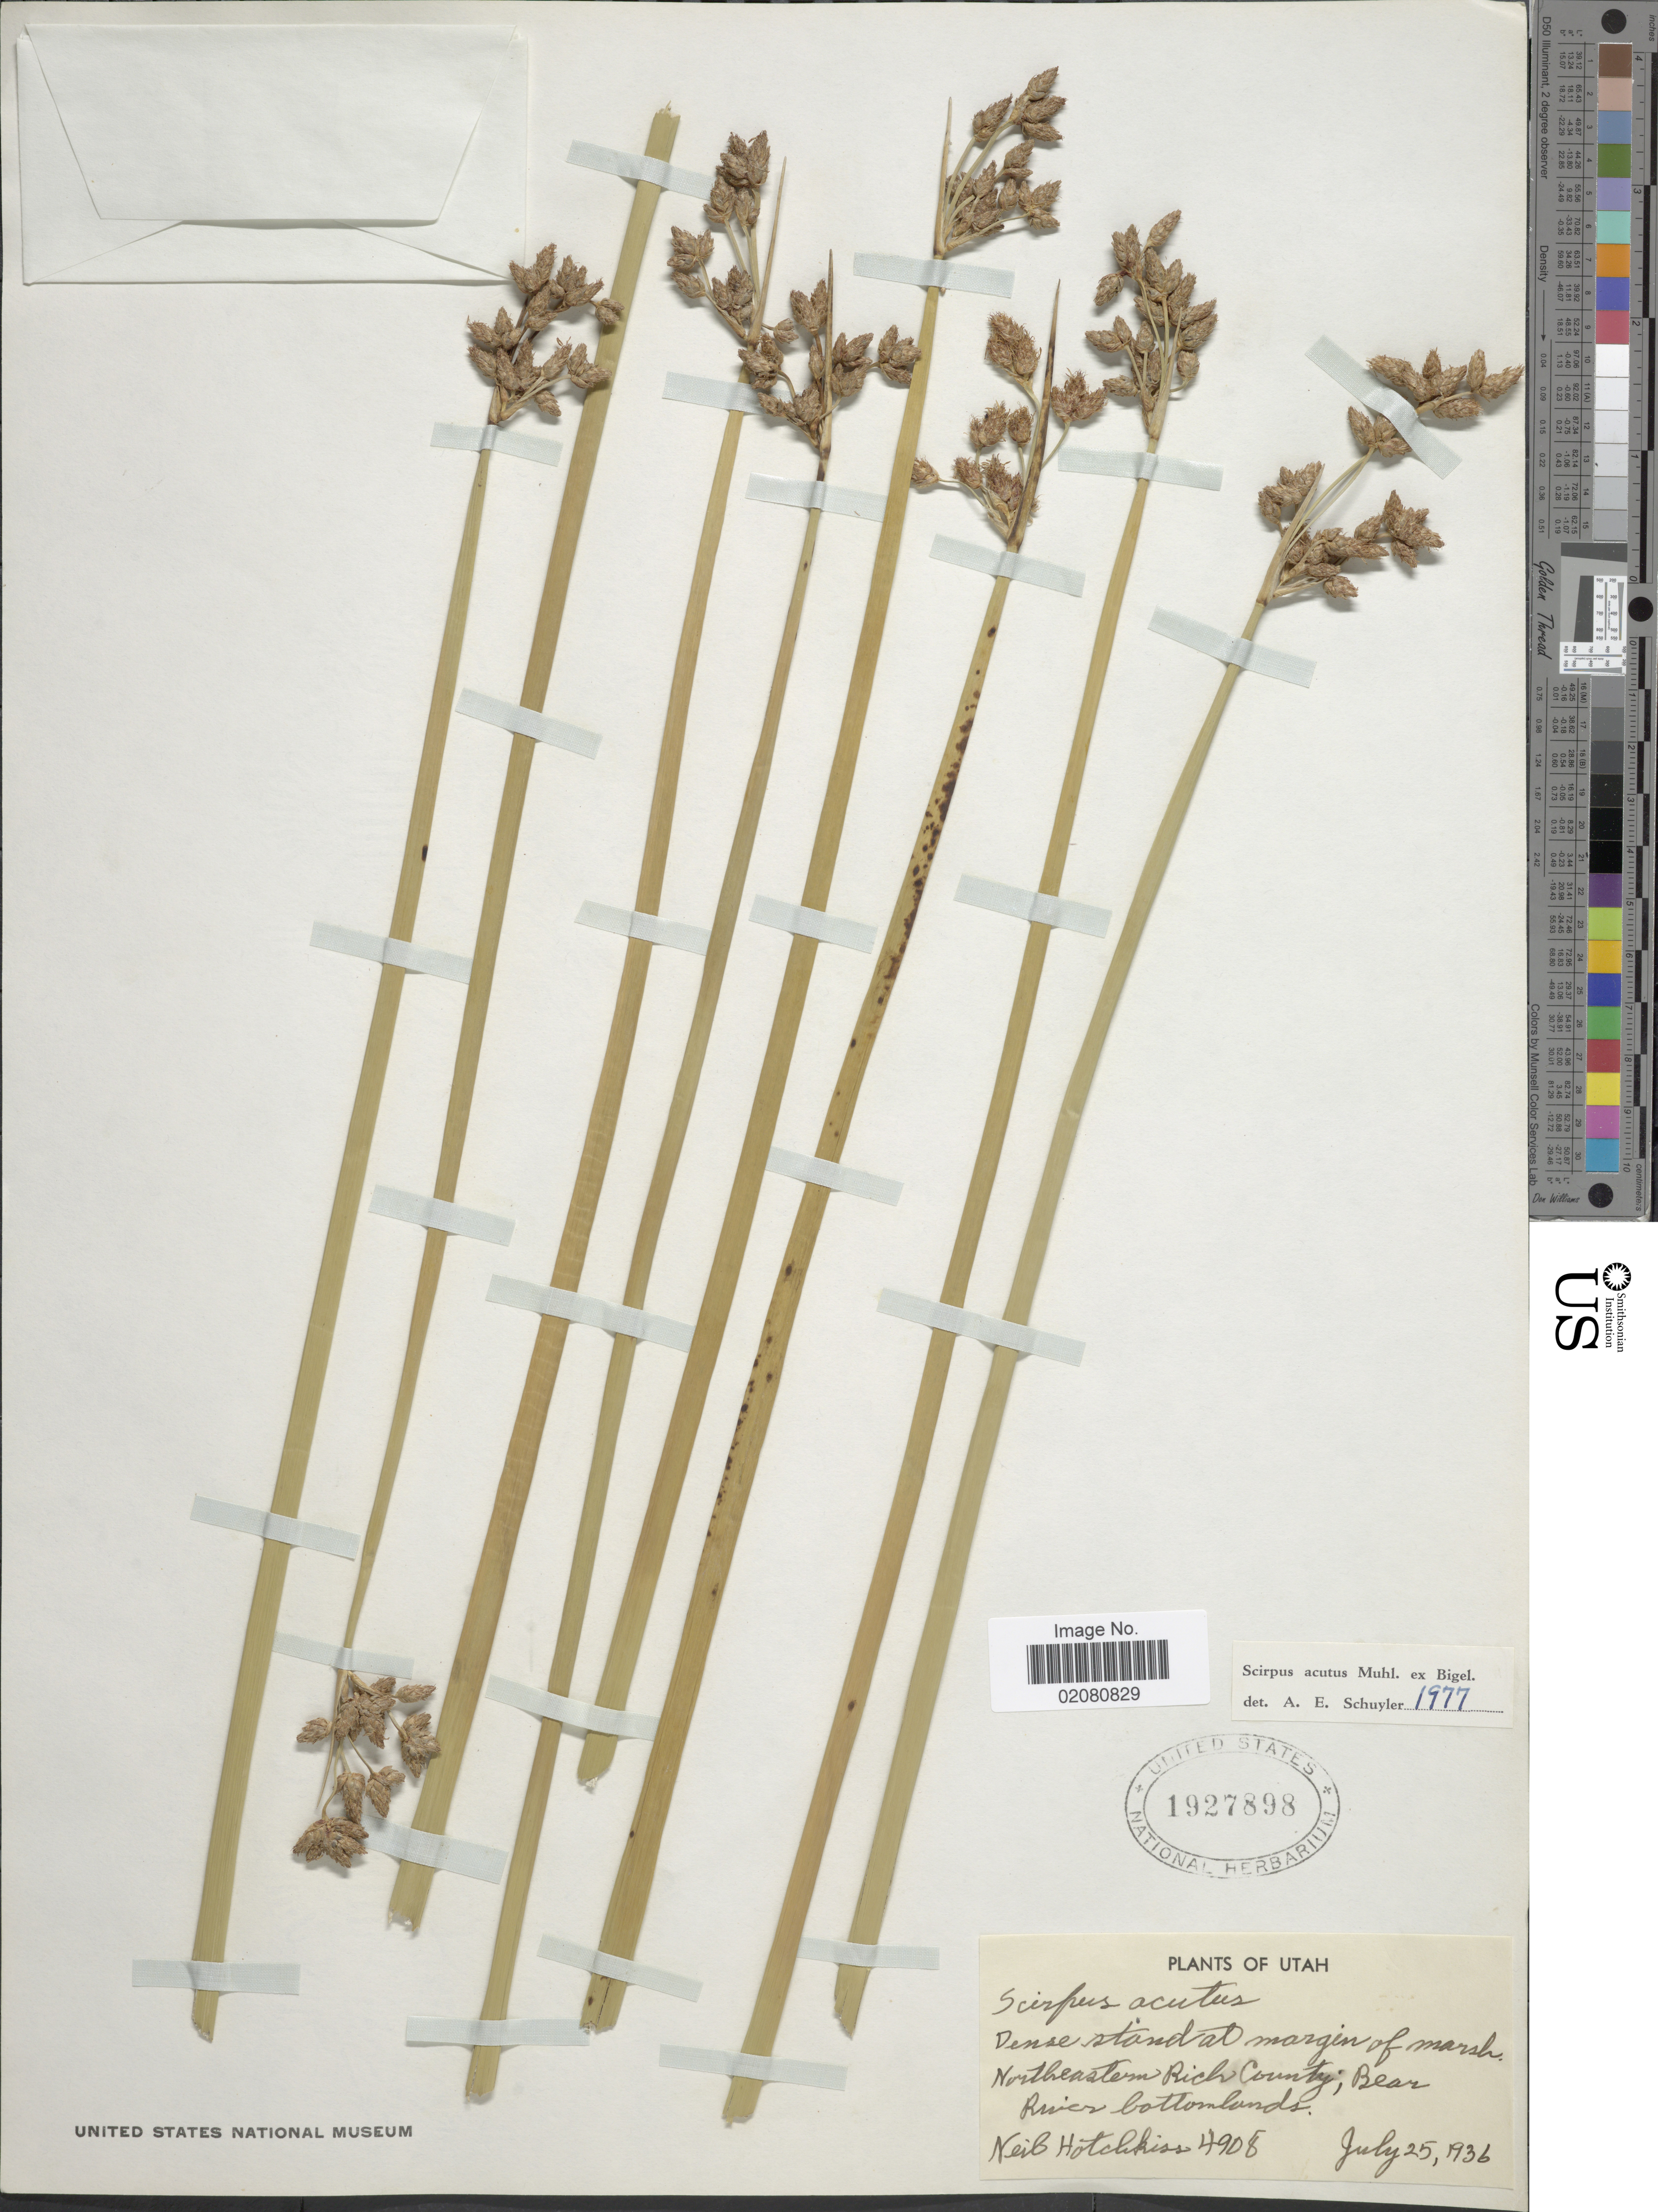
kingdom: Plantae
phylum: Tracheophyta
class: Liliopsida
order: Poales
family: Cyperaceae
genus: Schoenoplectus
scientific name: Schoenoplectus acutus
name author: (Muhl. ex Bigelow) Á. Löve & D. Löve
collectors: N. Hotchkiss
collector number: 4908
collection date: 1936-07-25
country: United States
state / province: Utah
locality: Dense stand at margin of marsh. Northeastern Rich County; Bear River bottomlands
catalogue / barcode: US 1927898